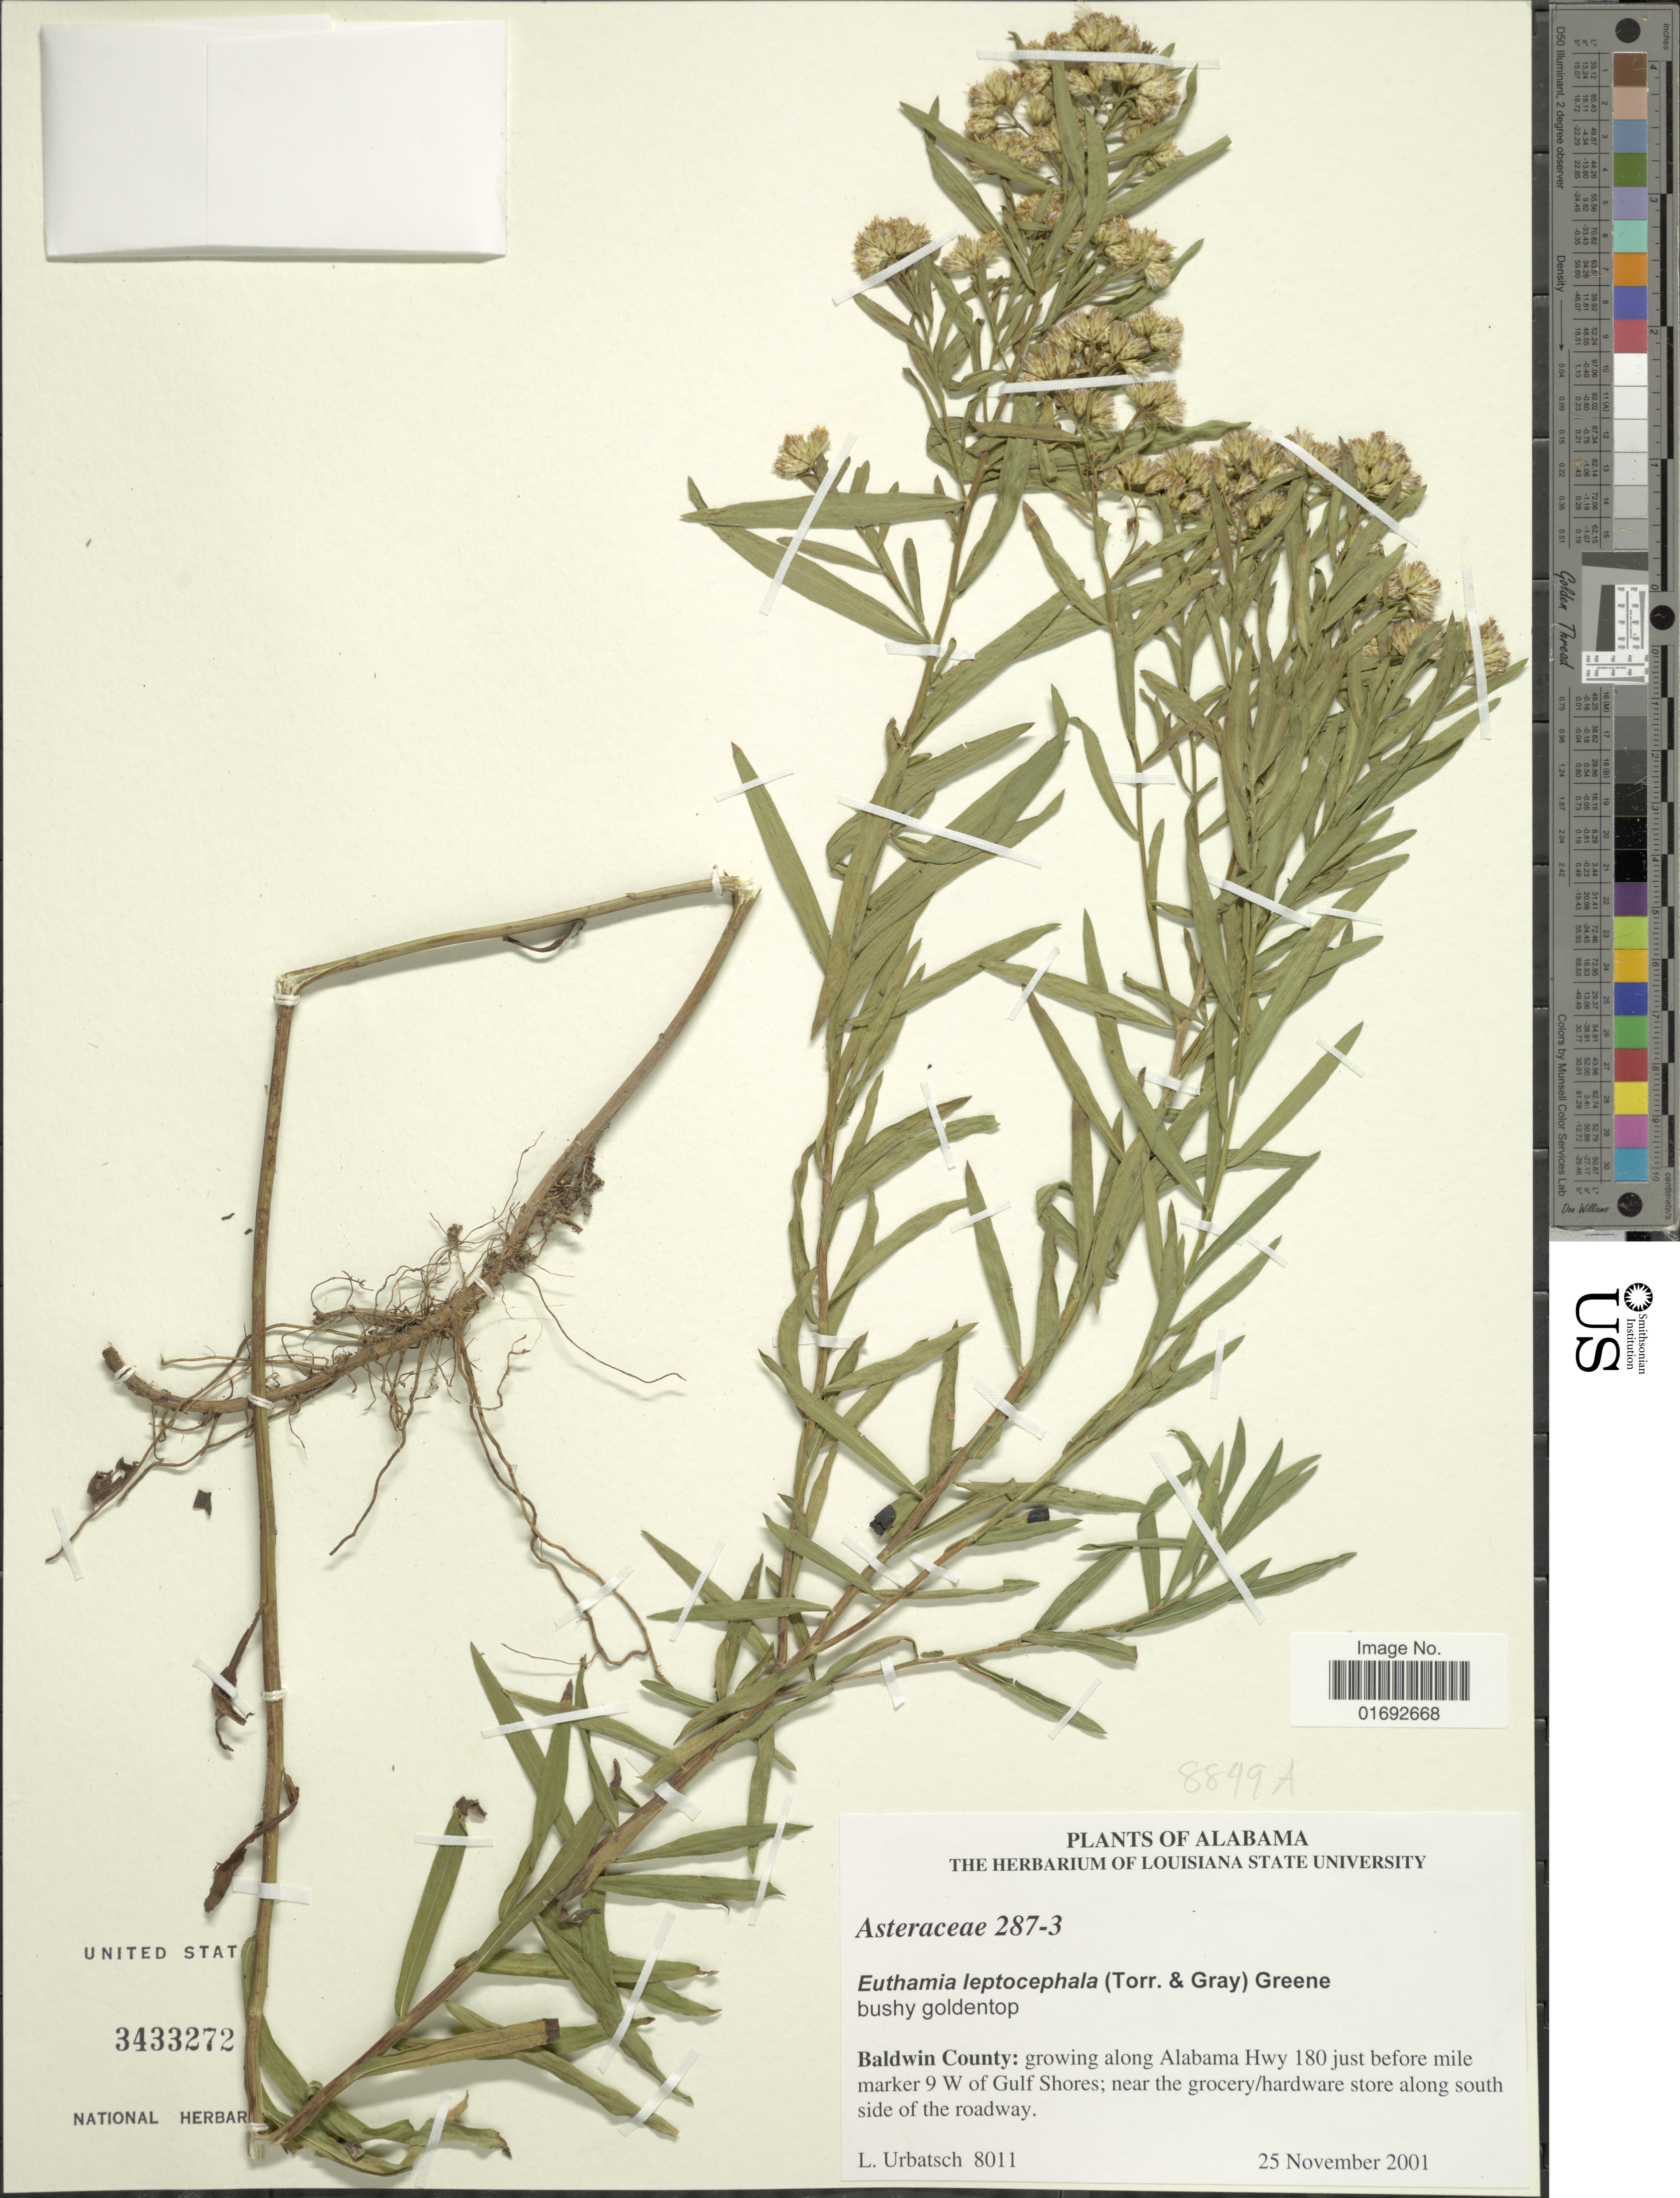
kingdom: Plantae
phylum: Tracheophyta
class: Magnoliopsida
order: Asterales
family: Asteraceae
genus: Euthamia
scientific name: Euthamia scabra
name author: S.W. Greene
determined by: Urbatsch, Lowell E., Curator (LSU), Louisiana State University (UNITED STATES)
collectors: L. E. Urbatsch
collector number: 8011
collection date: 2001-11-25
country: United States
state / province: Alabama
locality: Baldwin County, along Alabama Hwy 180 just before mile marker 9 W of Gulf Shores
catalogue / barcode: US 3433272